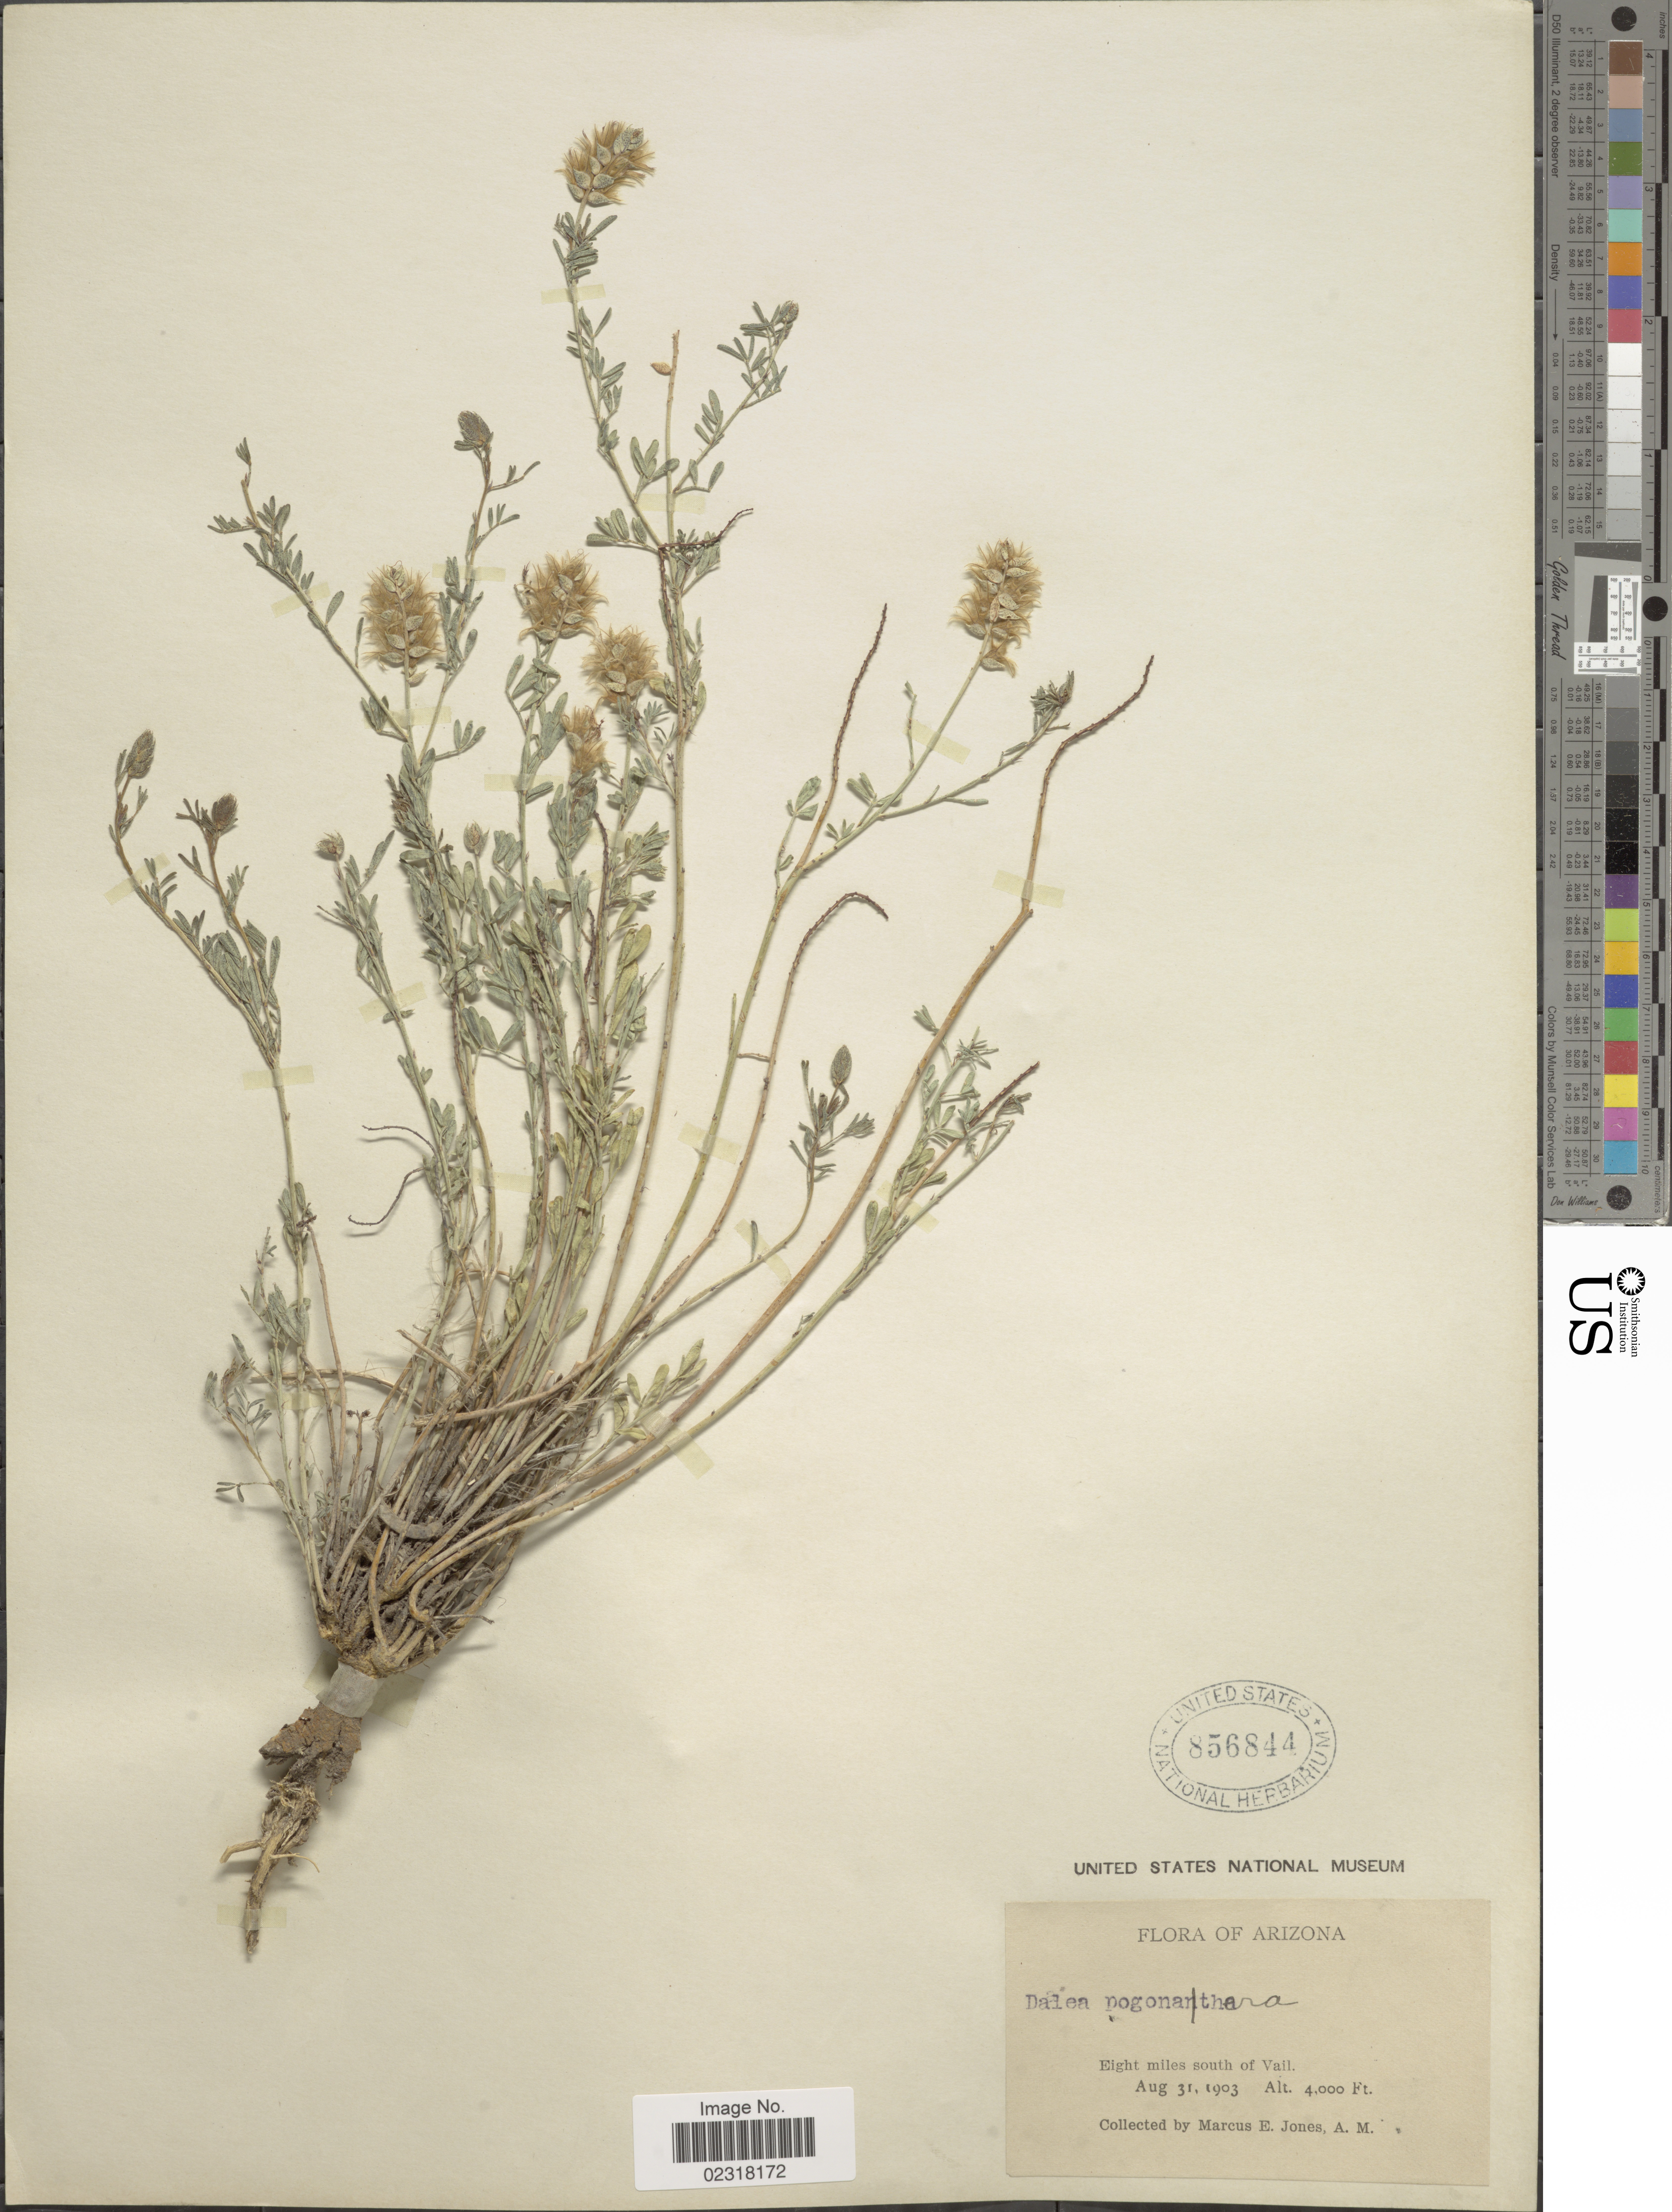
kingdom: Plantae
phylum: Tracheophyta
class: Magnoliopsida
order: Fabales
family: Fabaceae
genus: Dalea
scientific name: Dalea pogonathera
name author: A. Gray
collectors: M. E. Jones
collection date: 1903-08-31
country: United States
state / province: Arizona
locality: Eight miles south of Vail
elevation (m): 1219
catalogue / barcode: US 856844